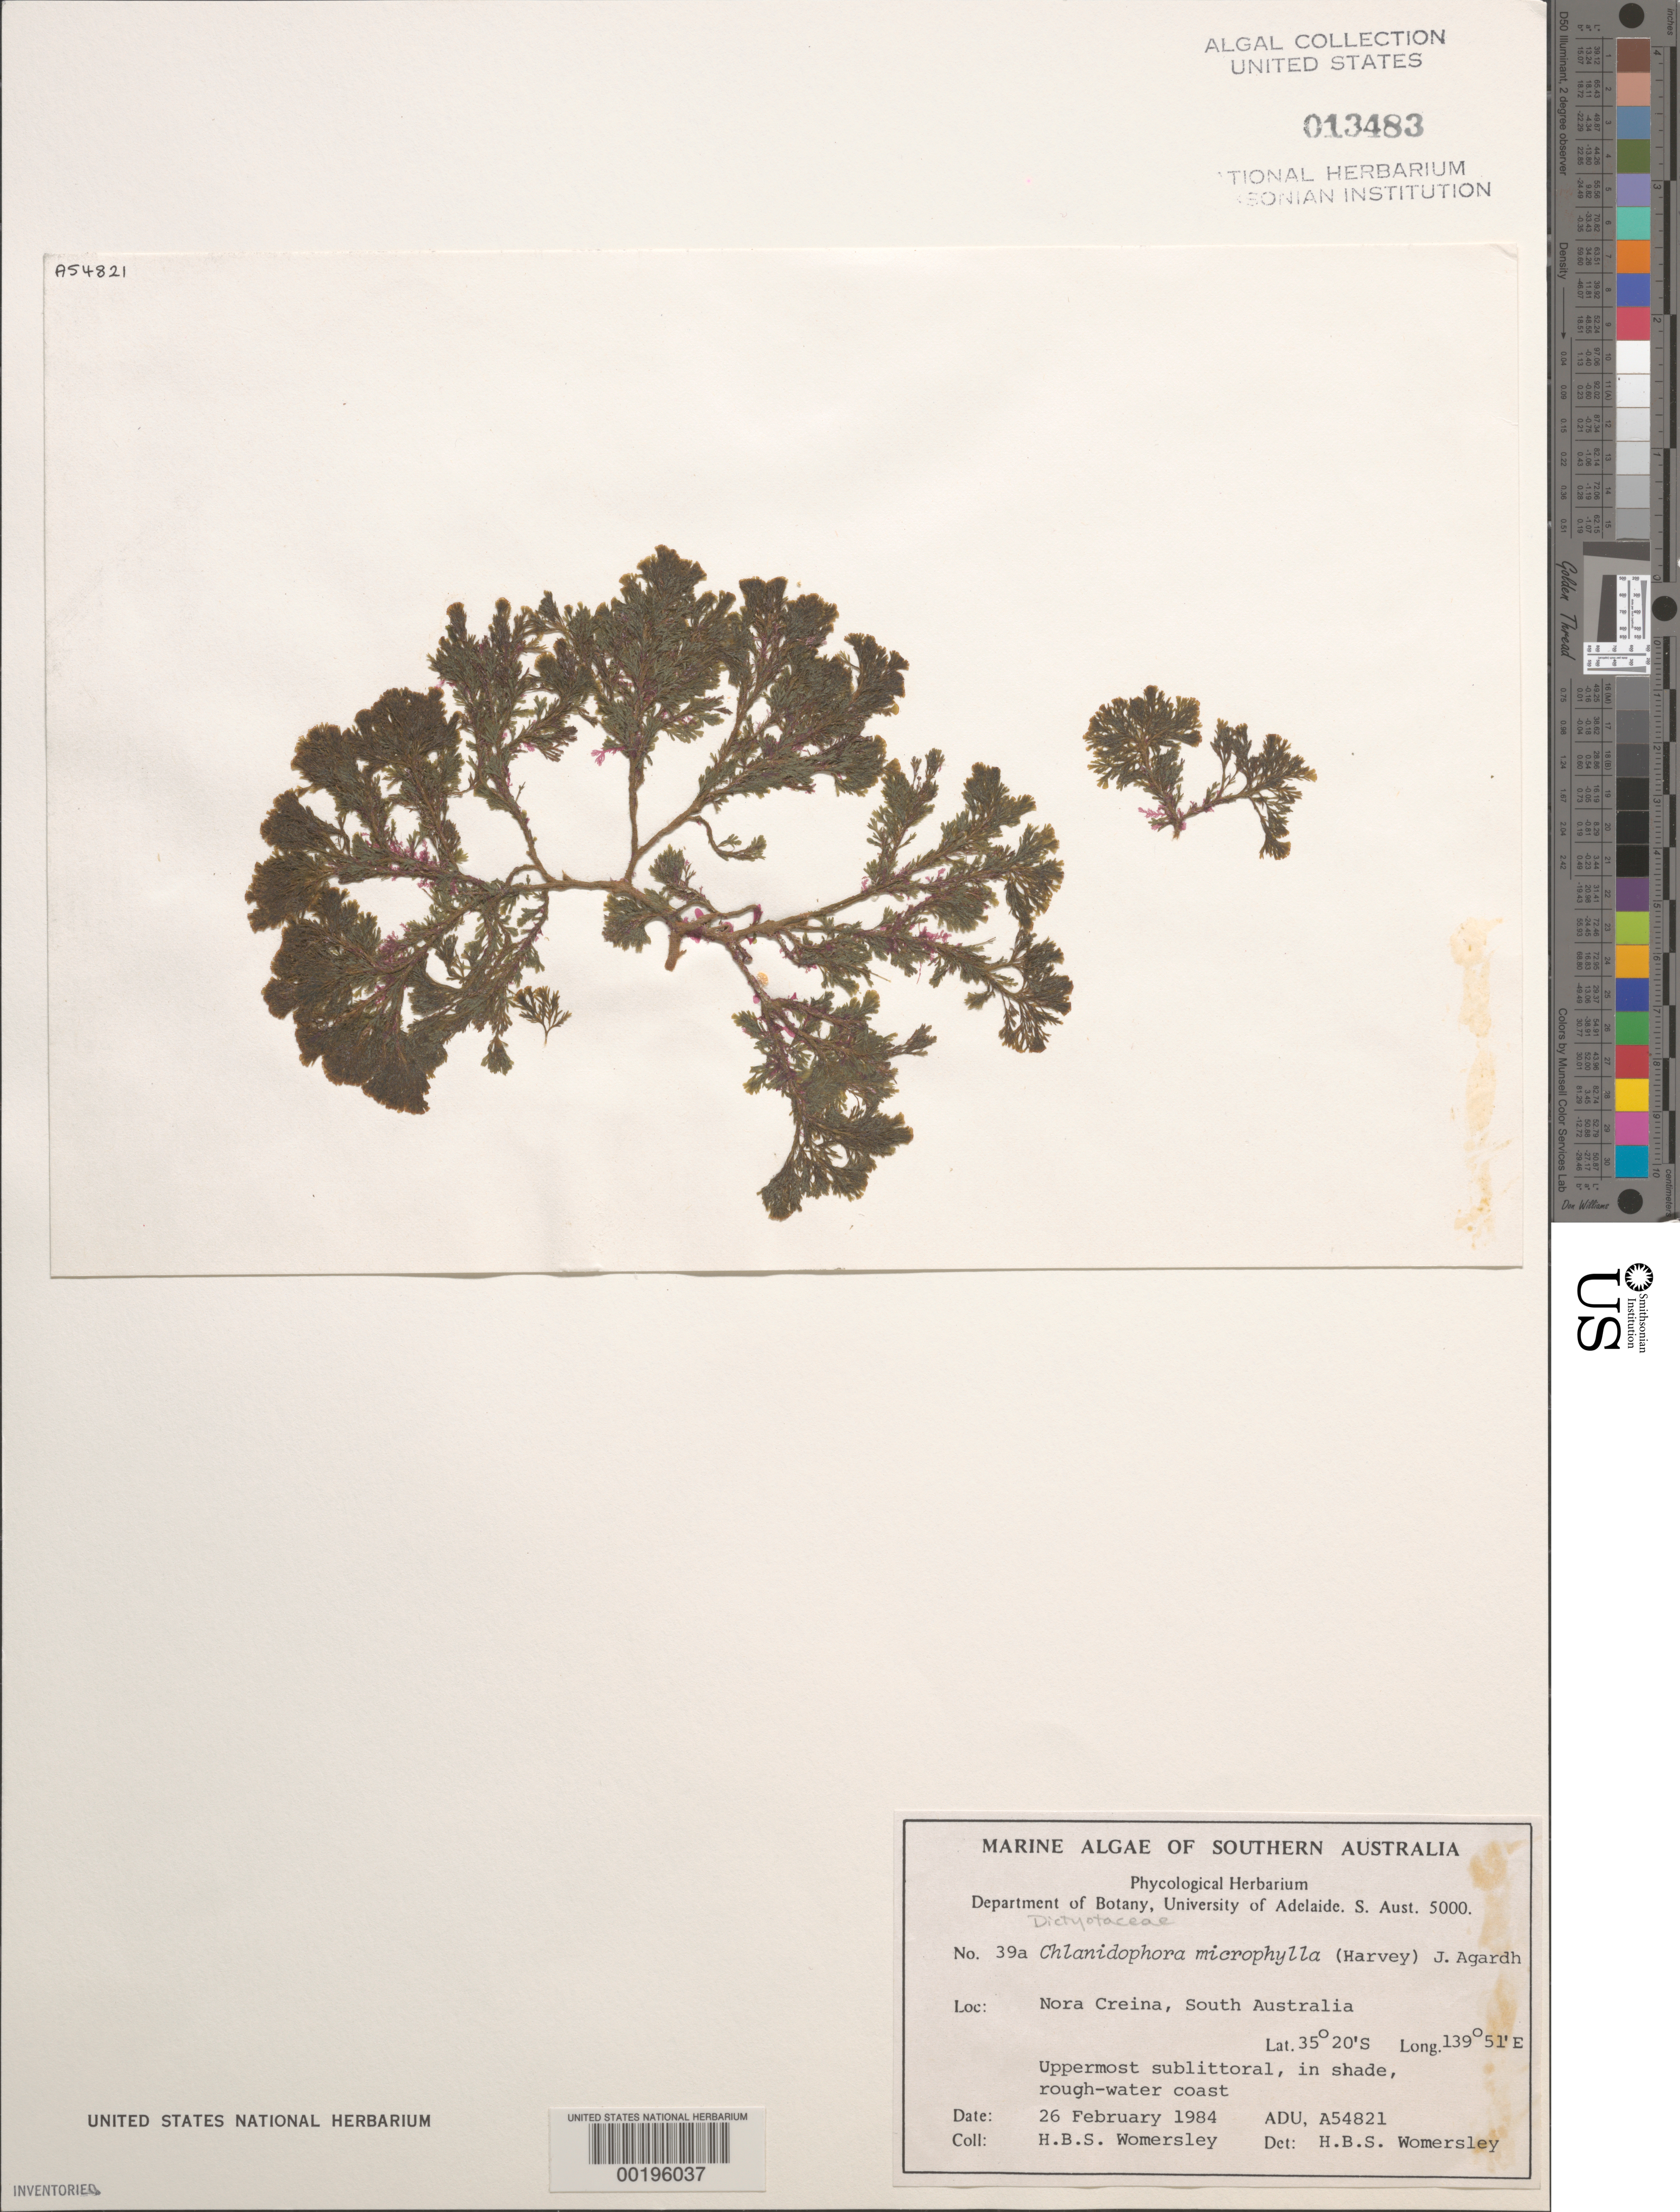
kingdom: Chromista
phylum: Ochrophyta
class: Phaeophyceae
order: Dictyotales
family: Dictyotaceae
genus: Chlanidophora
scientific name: Chlanidophora microphylla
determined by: Womersley, H. B. S.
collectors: H. B. S. Womersley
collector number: ADU A54821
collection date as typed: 26 Feb 1984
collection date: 1984-02-26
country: Australia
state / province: South Australia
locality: Nora Creina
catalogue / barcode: US 13483